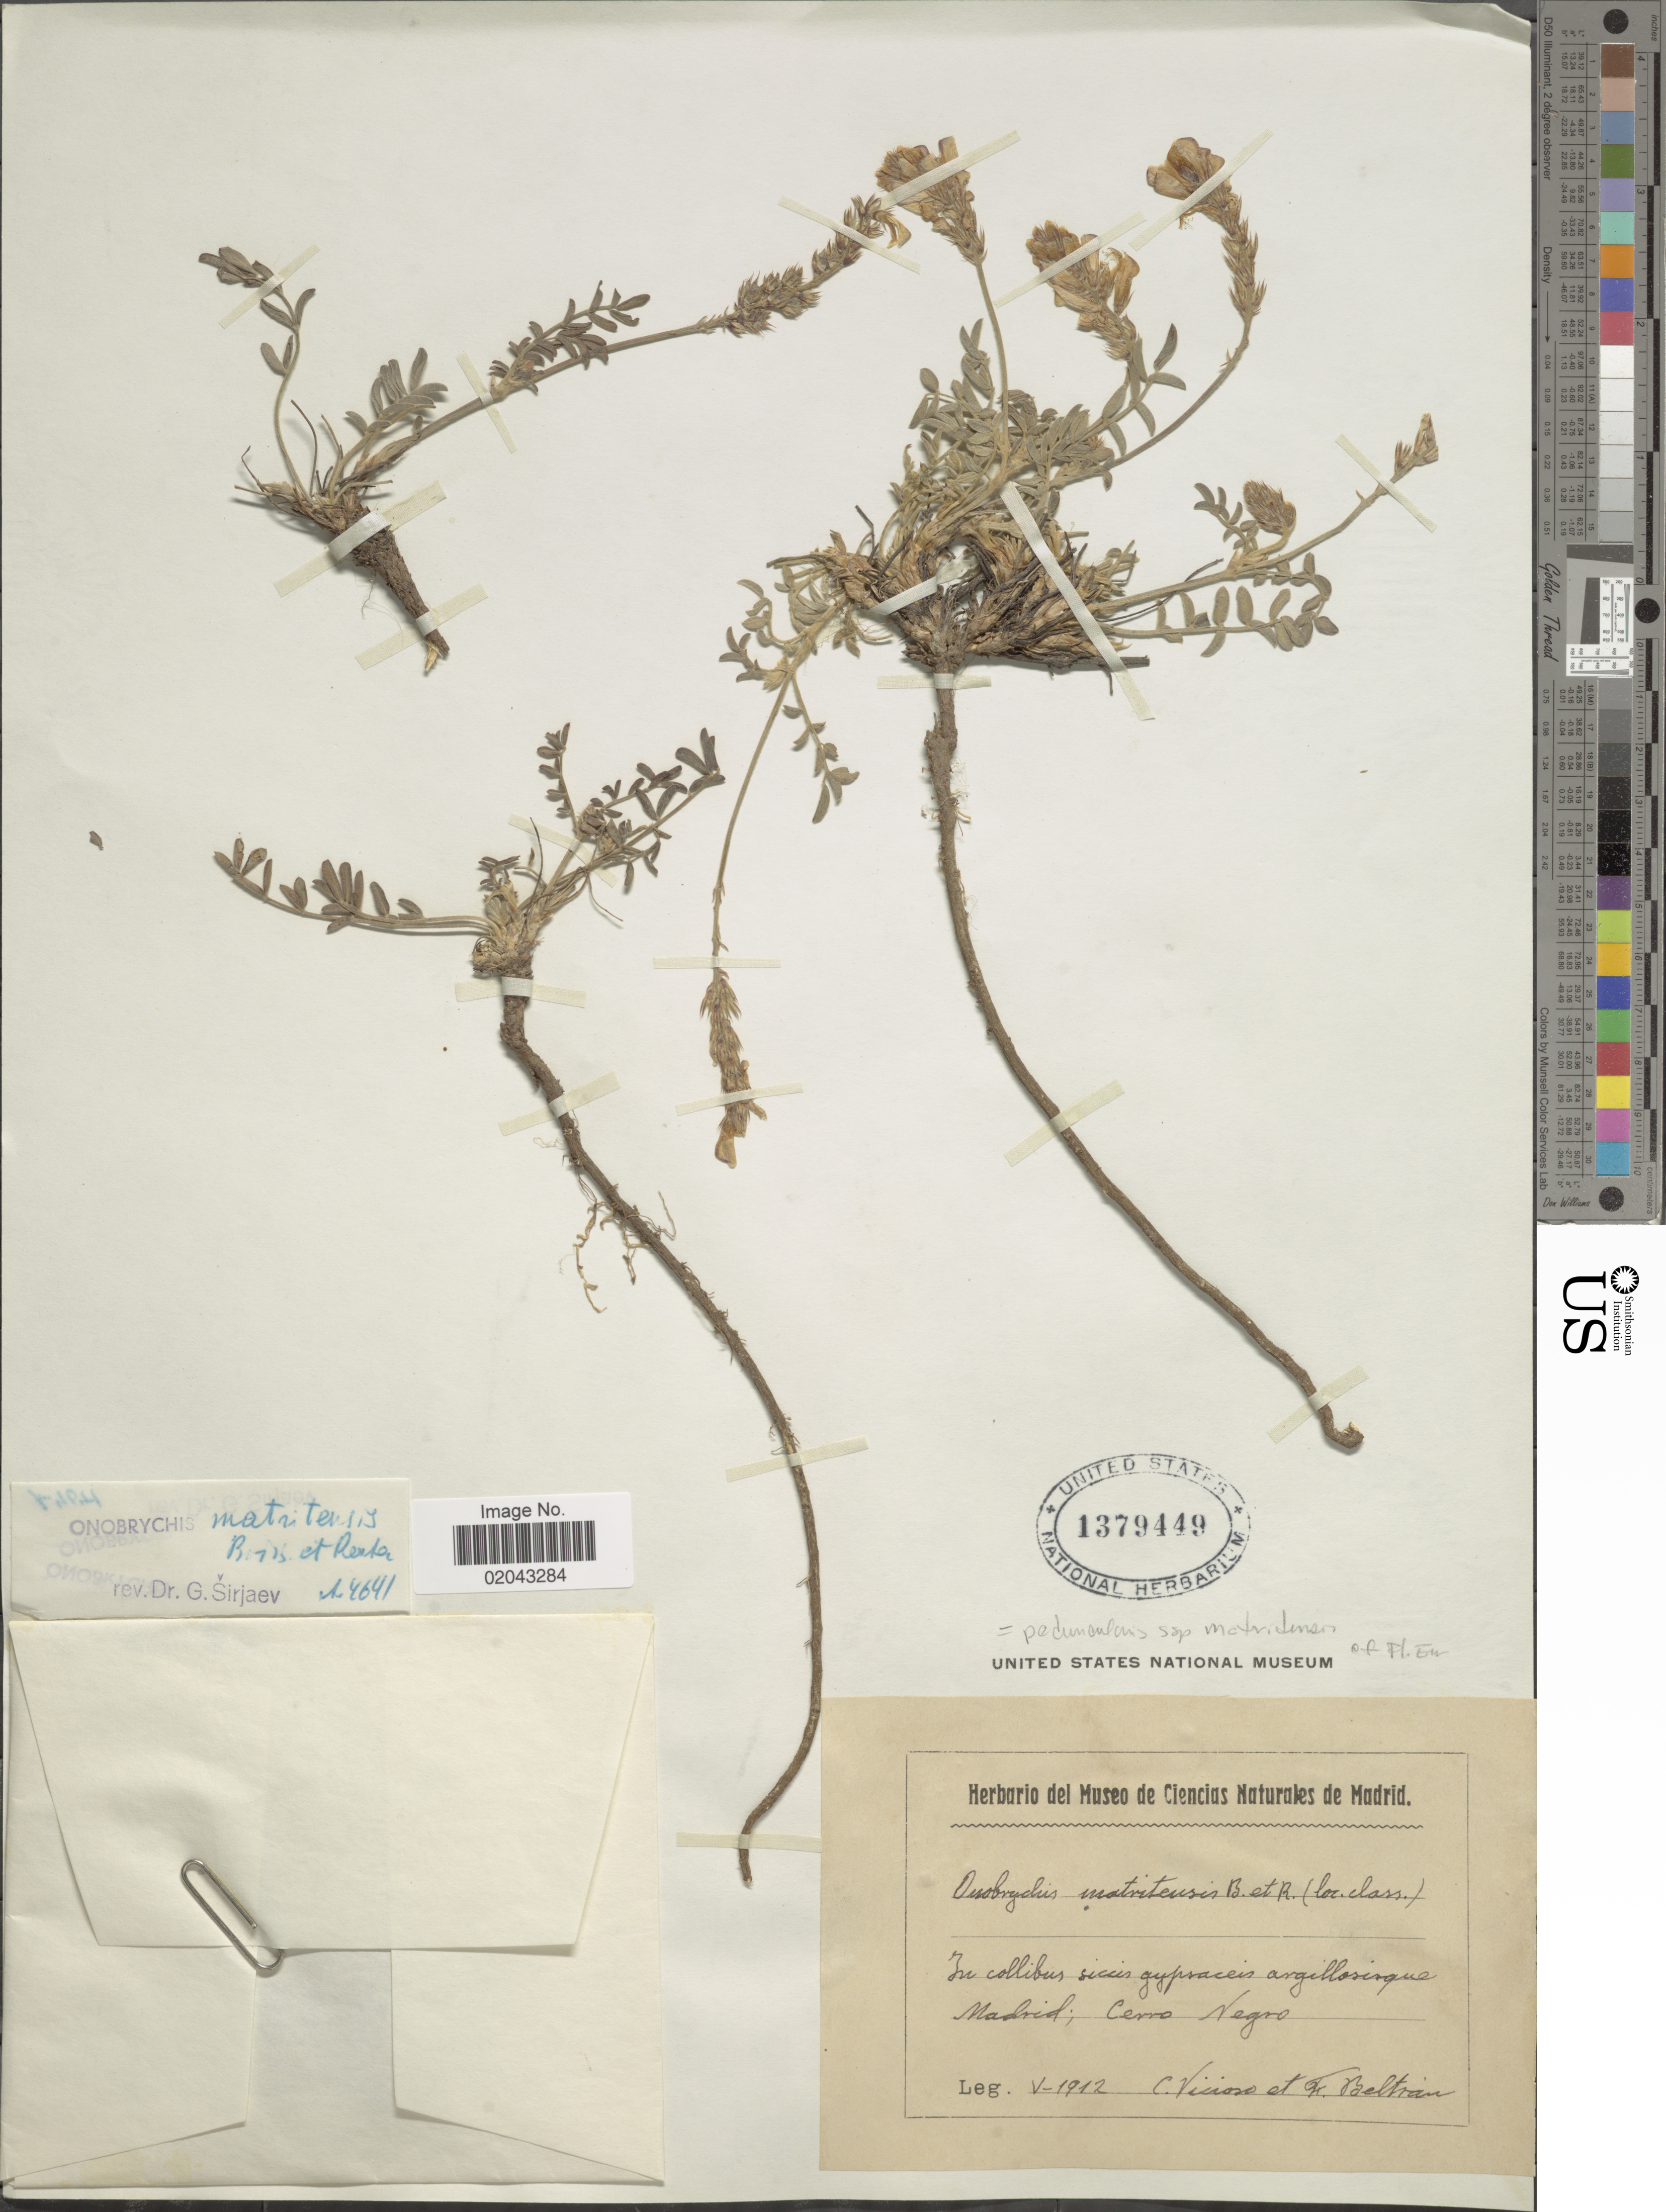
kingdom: Plantae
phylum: Tracheophyta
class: Magnoliopsida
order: Fabales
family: Fabaceae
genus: Onobrychis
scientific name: Onobrychis peduncularis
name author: (Cav.) DC.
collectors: C. Vicioso & F. Beltran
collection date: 1912-05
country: Spain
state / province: Madrid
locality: In collibus siccis gypraces argillosisque Madrid. Cerro Negro.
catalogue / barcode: US 1379449